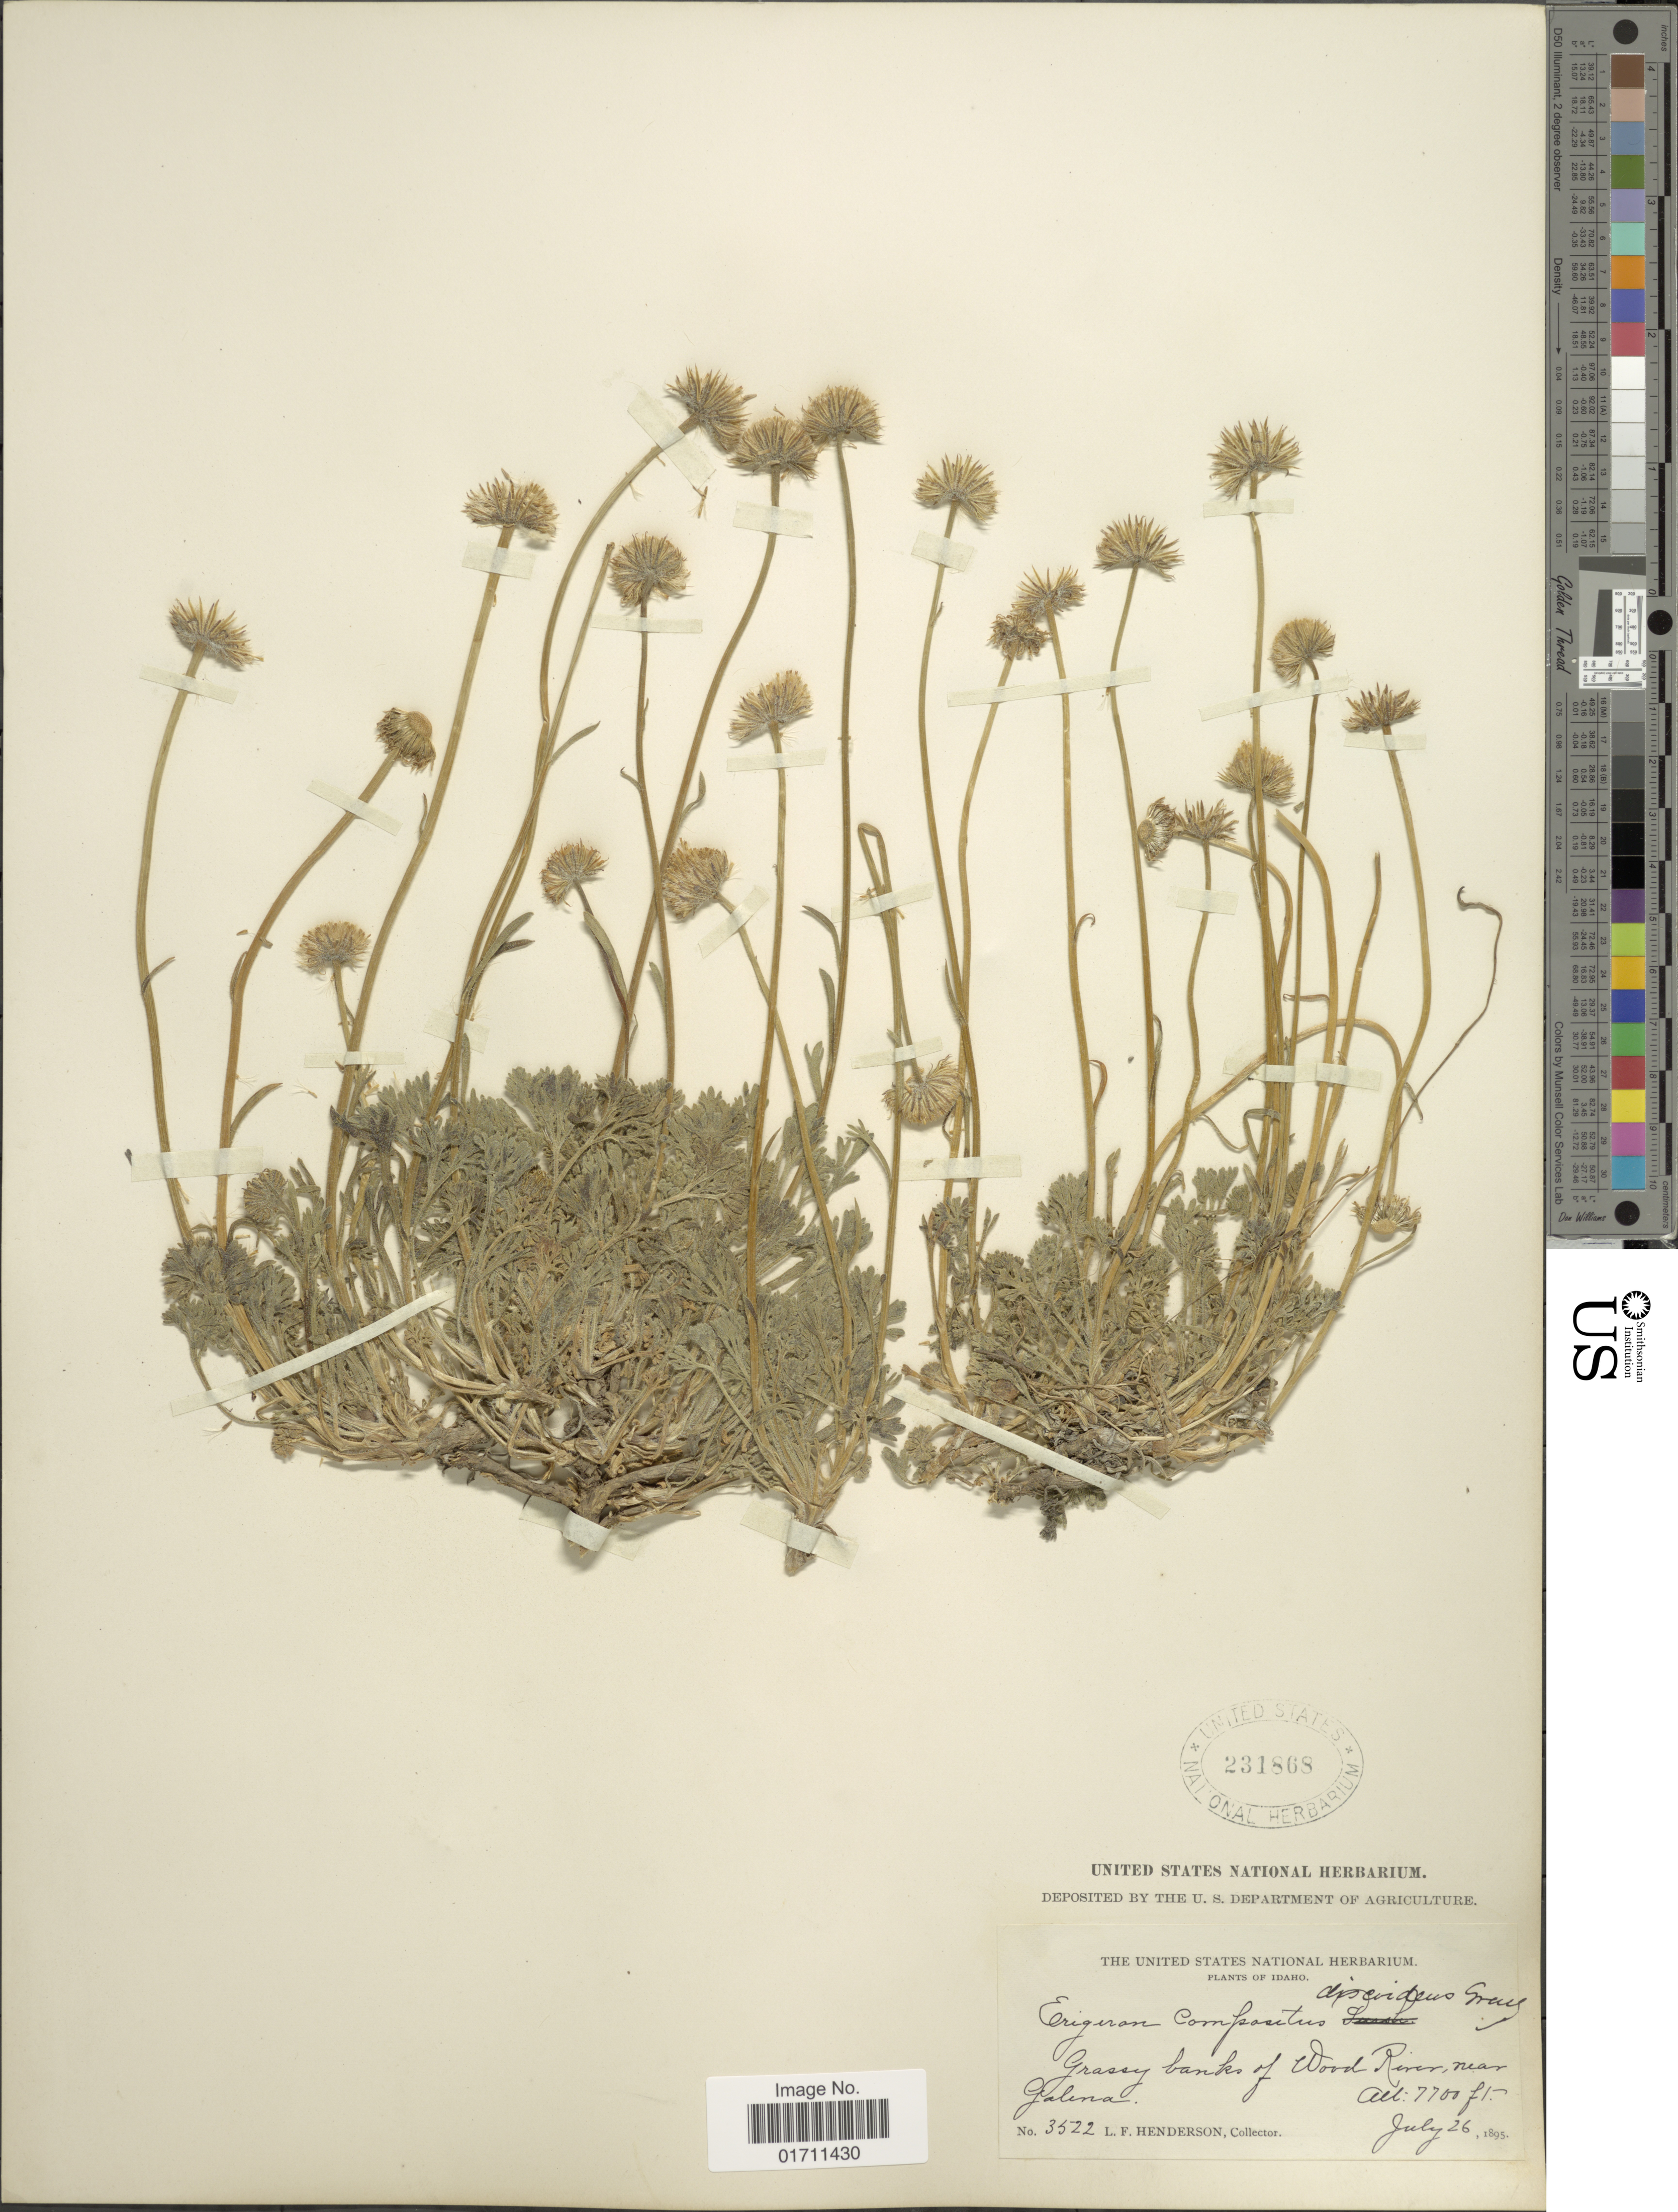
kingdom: Plantae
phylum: Tracheophyta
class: Magnoliopsida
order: Asterales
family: Asteraceae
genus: Erigeron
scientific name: Erigeron compositus subsp. discoideus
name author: (A. Gray) Piper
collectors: L. Henderson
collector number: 3522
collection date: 1895-07-26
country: United States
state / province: Idaho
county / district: Blaine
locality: Grassy banks of Wood River, near Galena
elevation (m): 2347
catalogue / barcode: US 231868